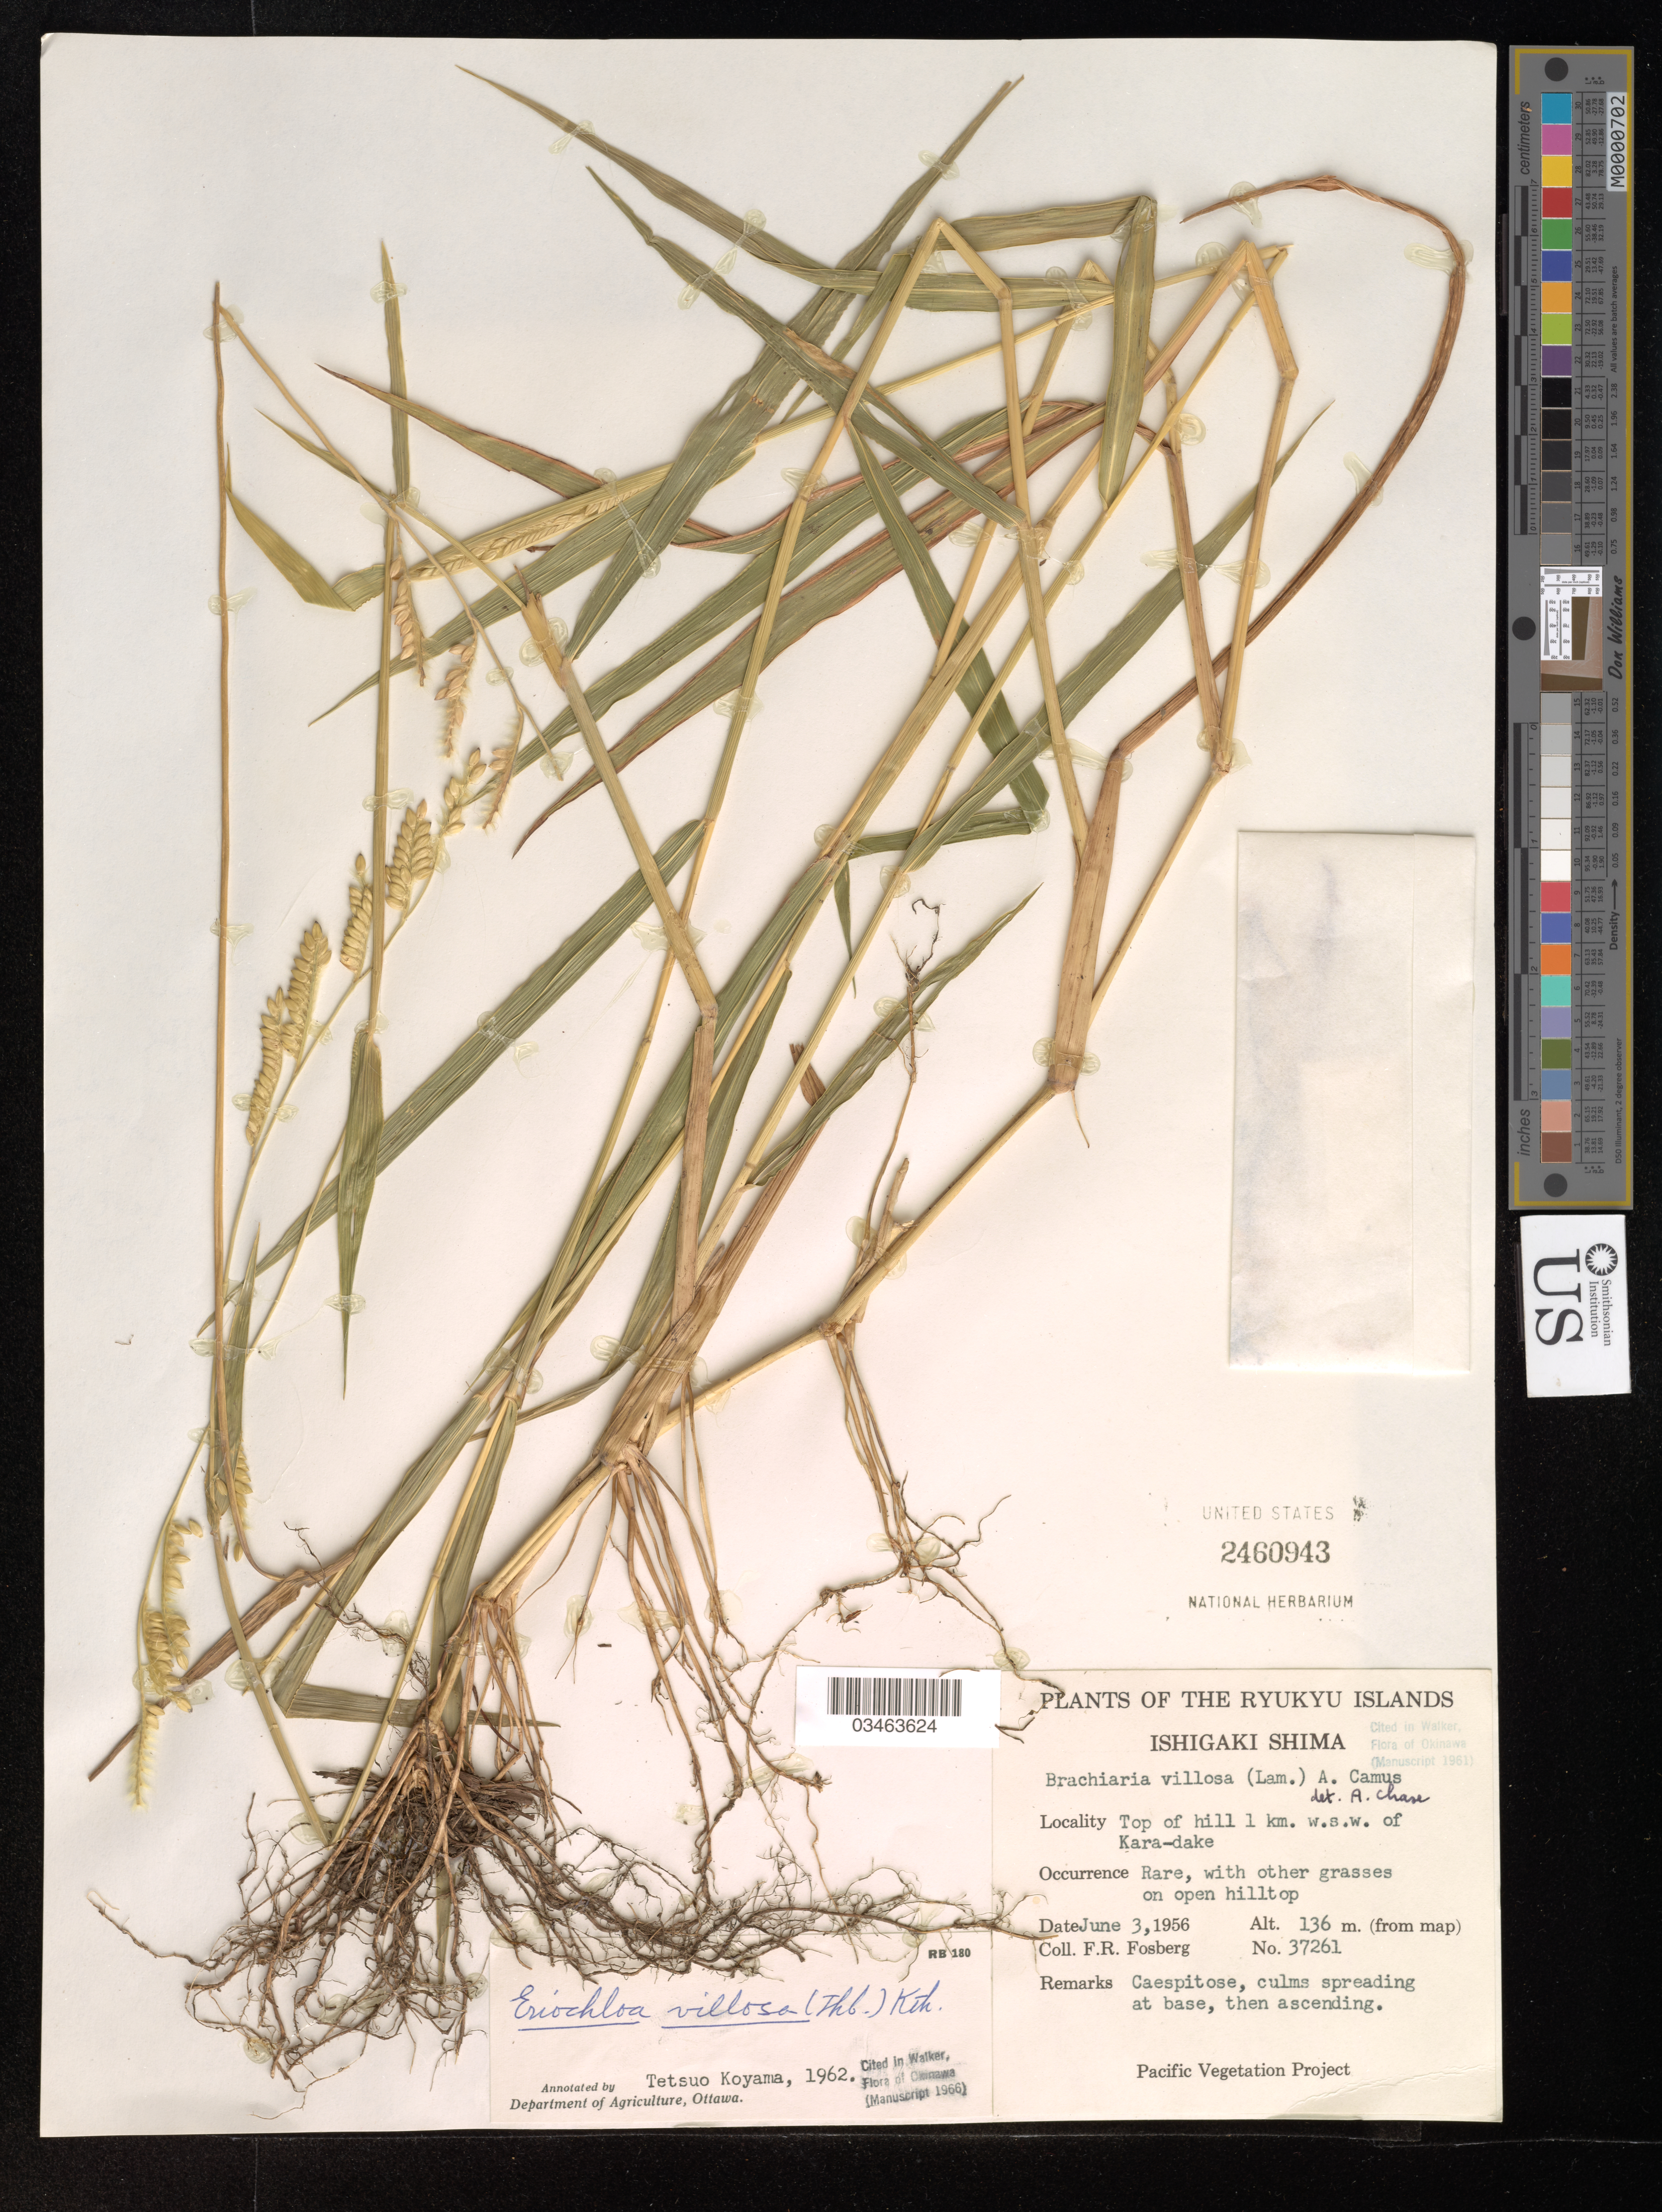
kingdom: Plantae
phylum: Tracheophyta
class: Liliopsida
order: Poales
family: Poaceae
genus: Eriochloa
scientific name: Eriochloa villosa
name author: (Thunb.) Kunth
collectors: F. R. Fosberg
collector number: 37261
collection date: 1956-06-03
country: Japan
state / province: Okinawa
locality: The Ryukyu Islands. Ishigaki Shima. Top of hill 1 km. w.s.w. of Kara-dake.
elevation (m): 136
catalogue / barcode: US 2460943